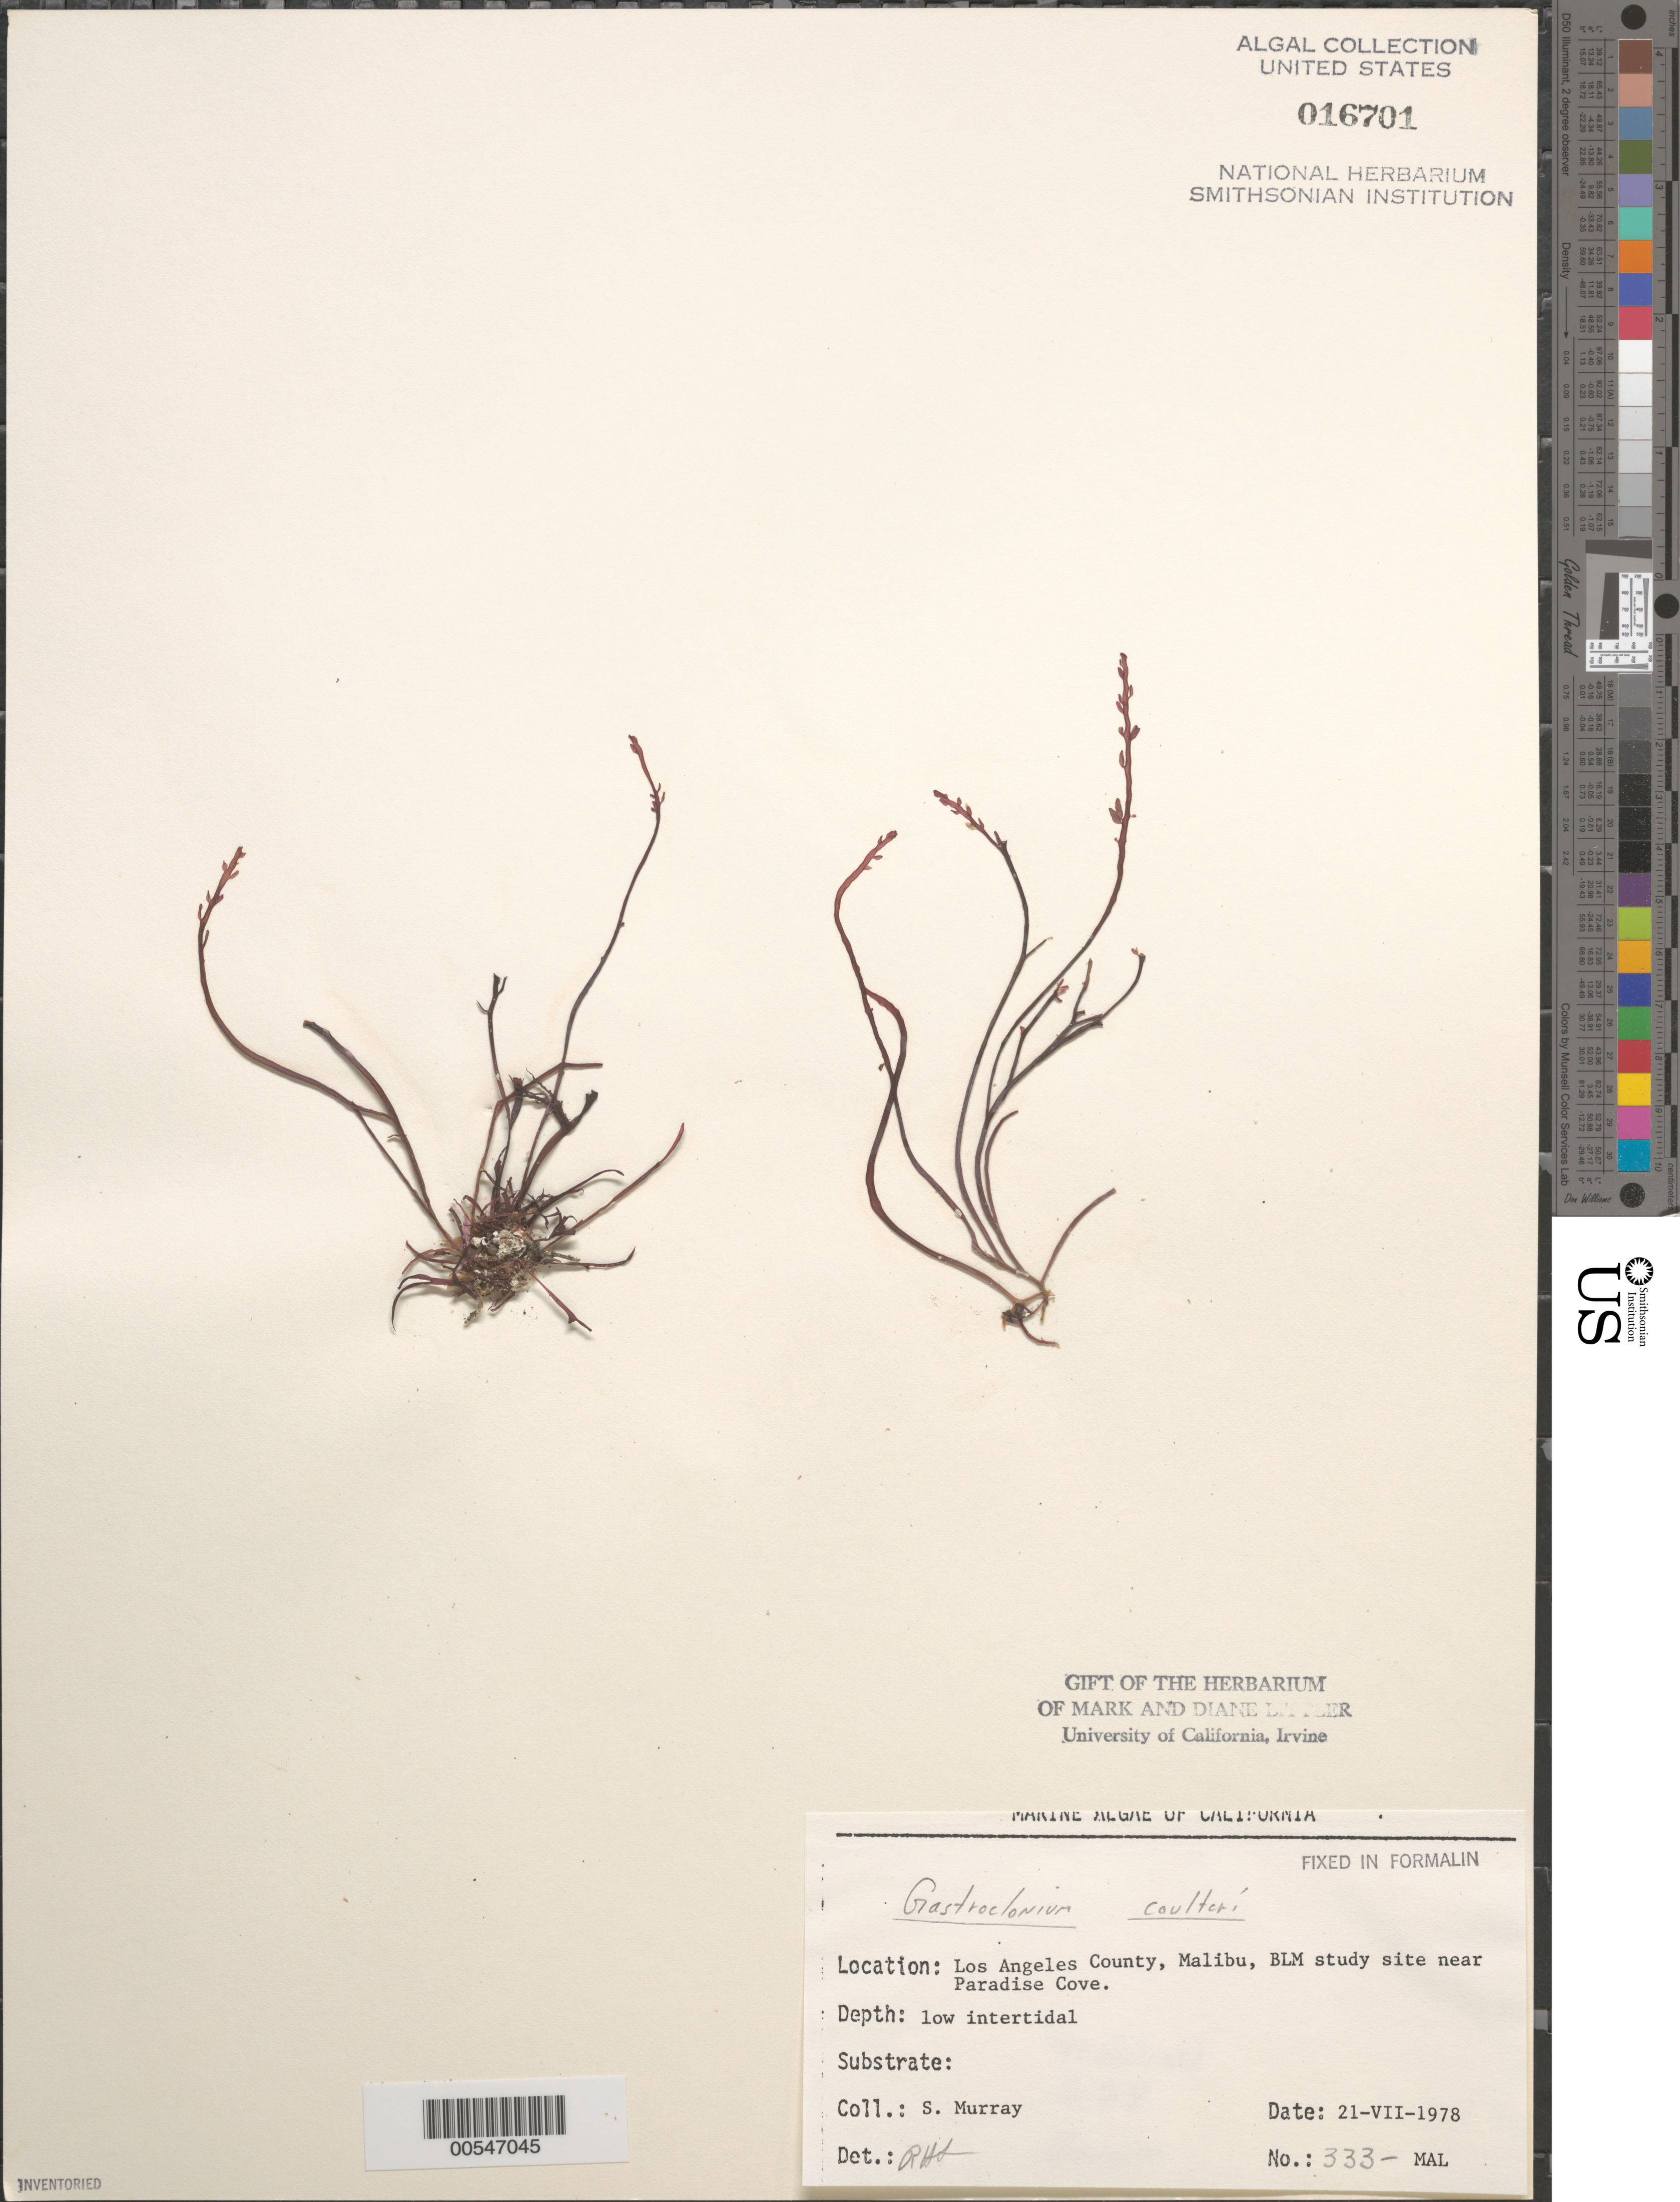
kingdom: Plantae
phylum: Rhodophyta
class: Florideophyceae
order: Rhodymeniales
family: Champiaceae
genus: Neogastroclonium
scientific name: Neogastroclonium subarticulatum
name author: (Turner) L. Le Gall et al.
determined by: Algae name updating Project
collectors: S. N. Murray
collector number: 333-mal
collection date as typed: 21 Jul 1978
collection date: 1978-07-21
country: United States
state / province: California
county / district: Los Angeles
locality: Malibu near Paradise Cove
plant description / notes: BLM-SOCALBIGHT Rocky Intertidal Survey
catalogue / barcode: US 16701